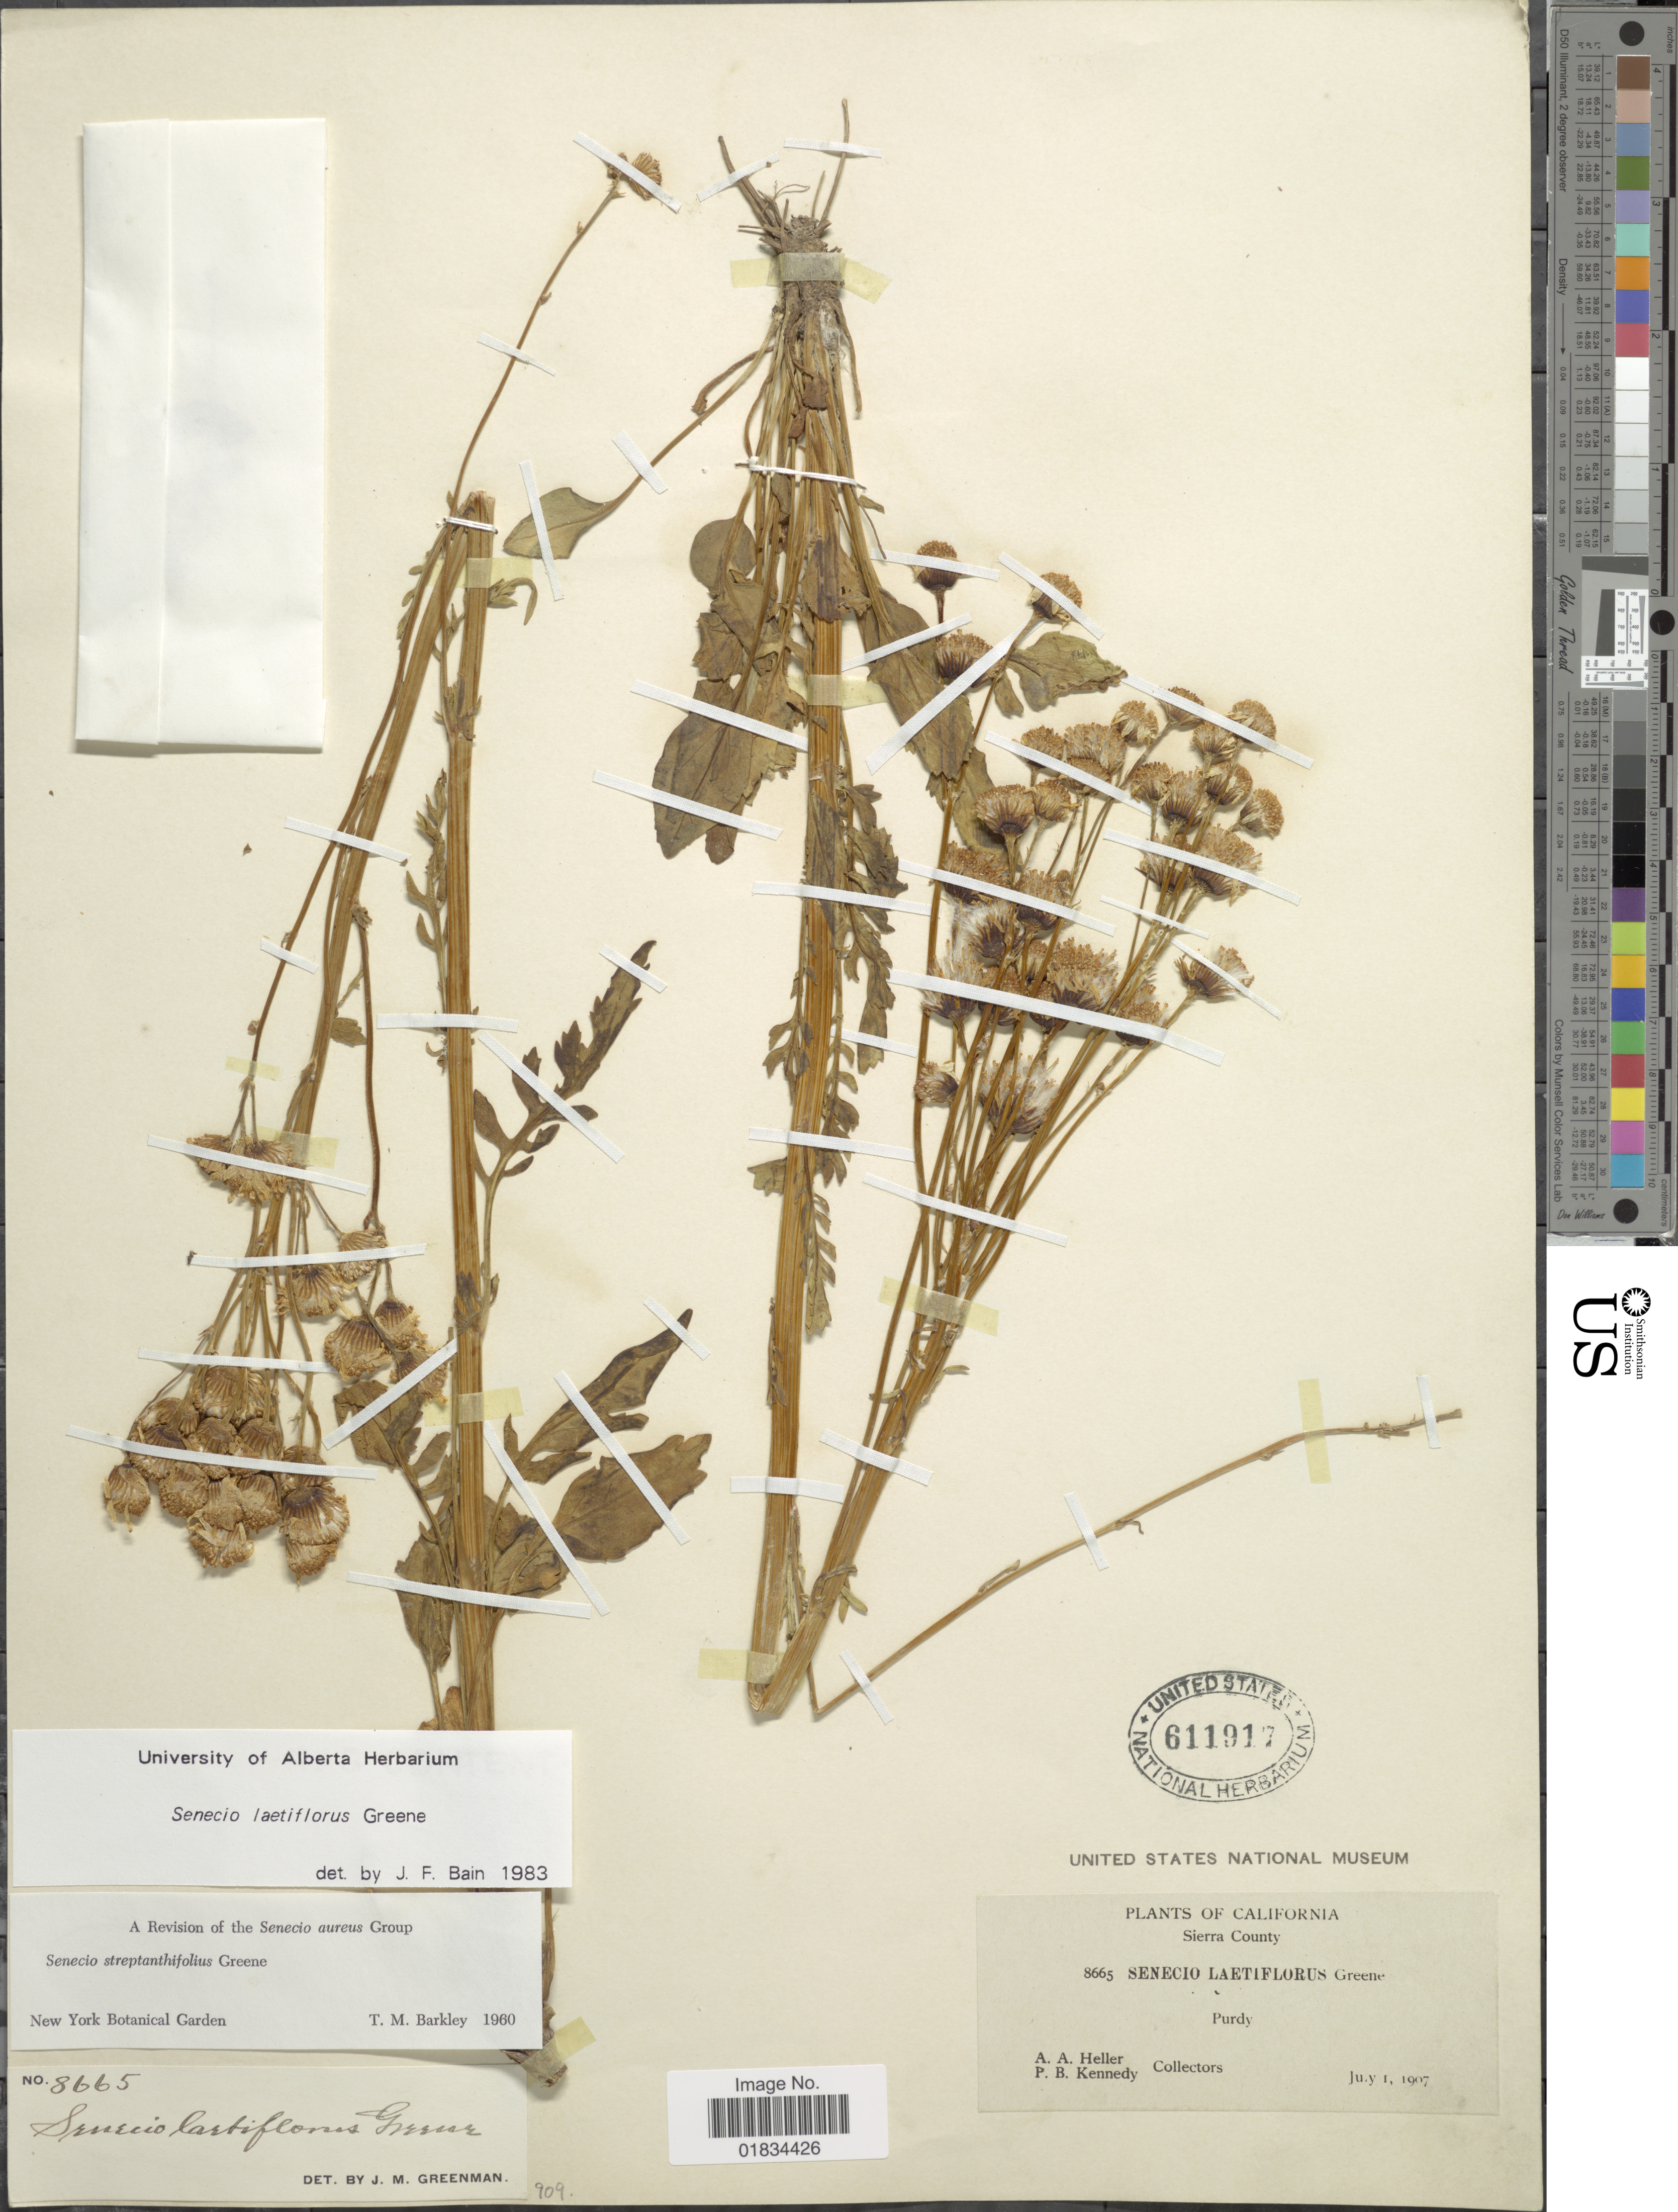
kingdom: Plantae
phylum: Tracheophyta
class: Magnoliopsida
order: Asterales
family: Asteraceae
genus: Senecio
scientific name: Senecio laetiflorus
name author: Greene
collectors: A. A. Heller & P. B. Kennedy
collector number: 8665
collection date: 1907-07-01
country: United States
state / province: California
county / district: Sierra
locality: Sierra County. Purdy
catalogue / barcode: US 611917